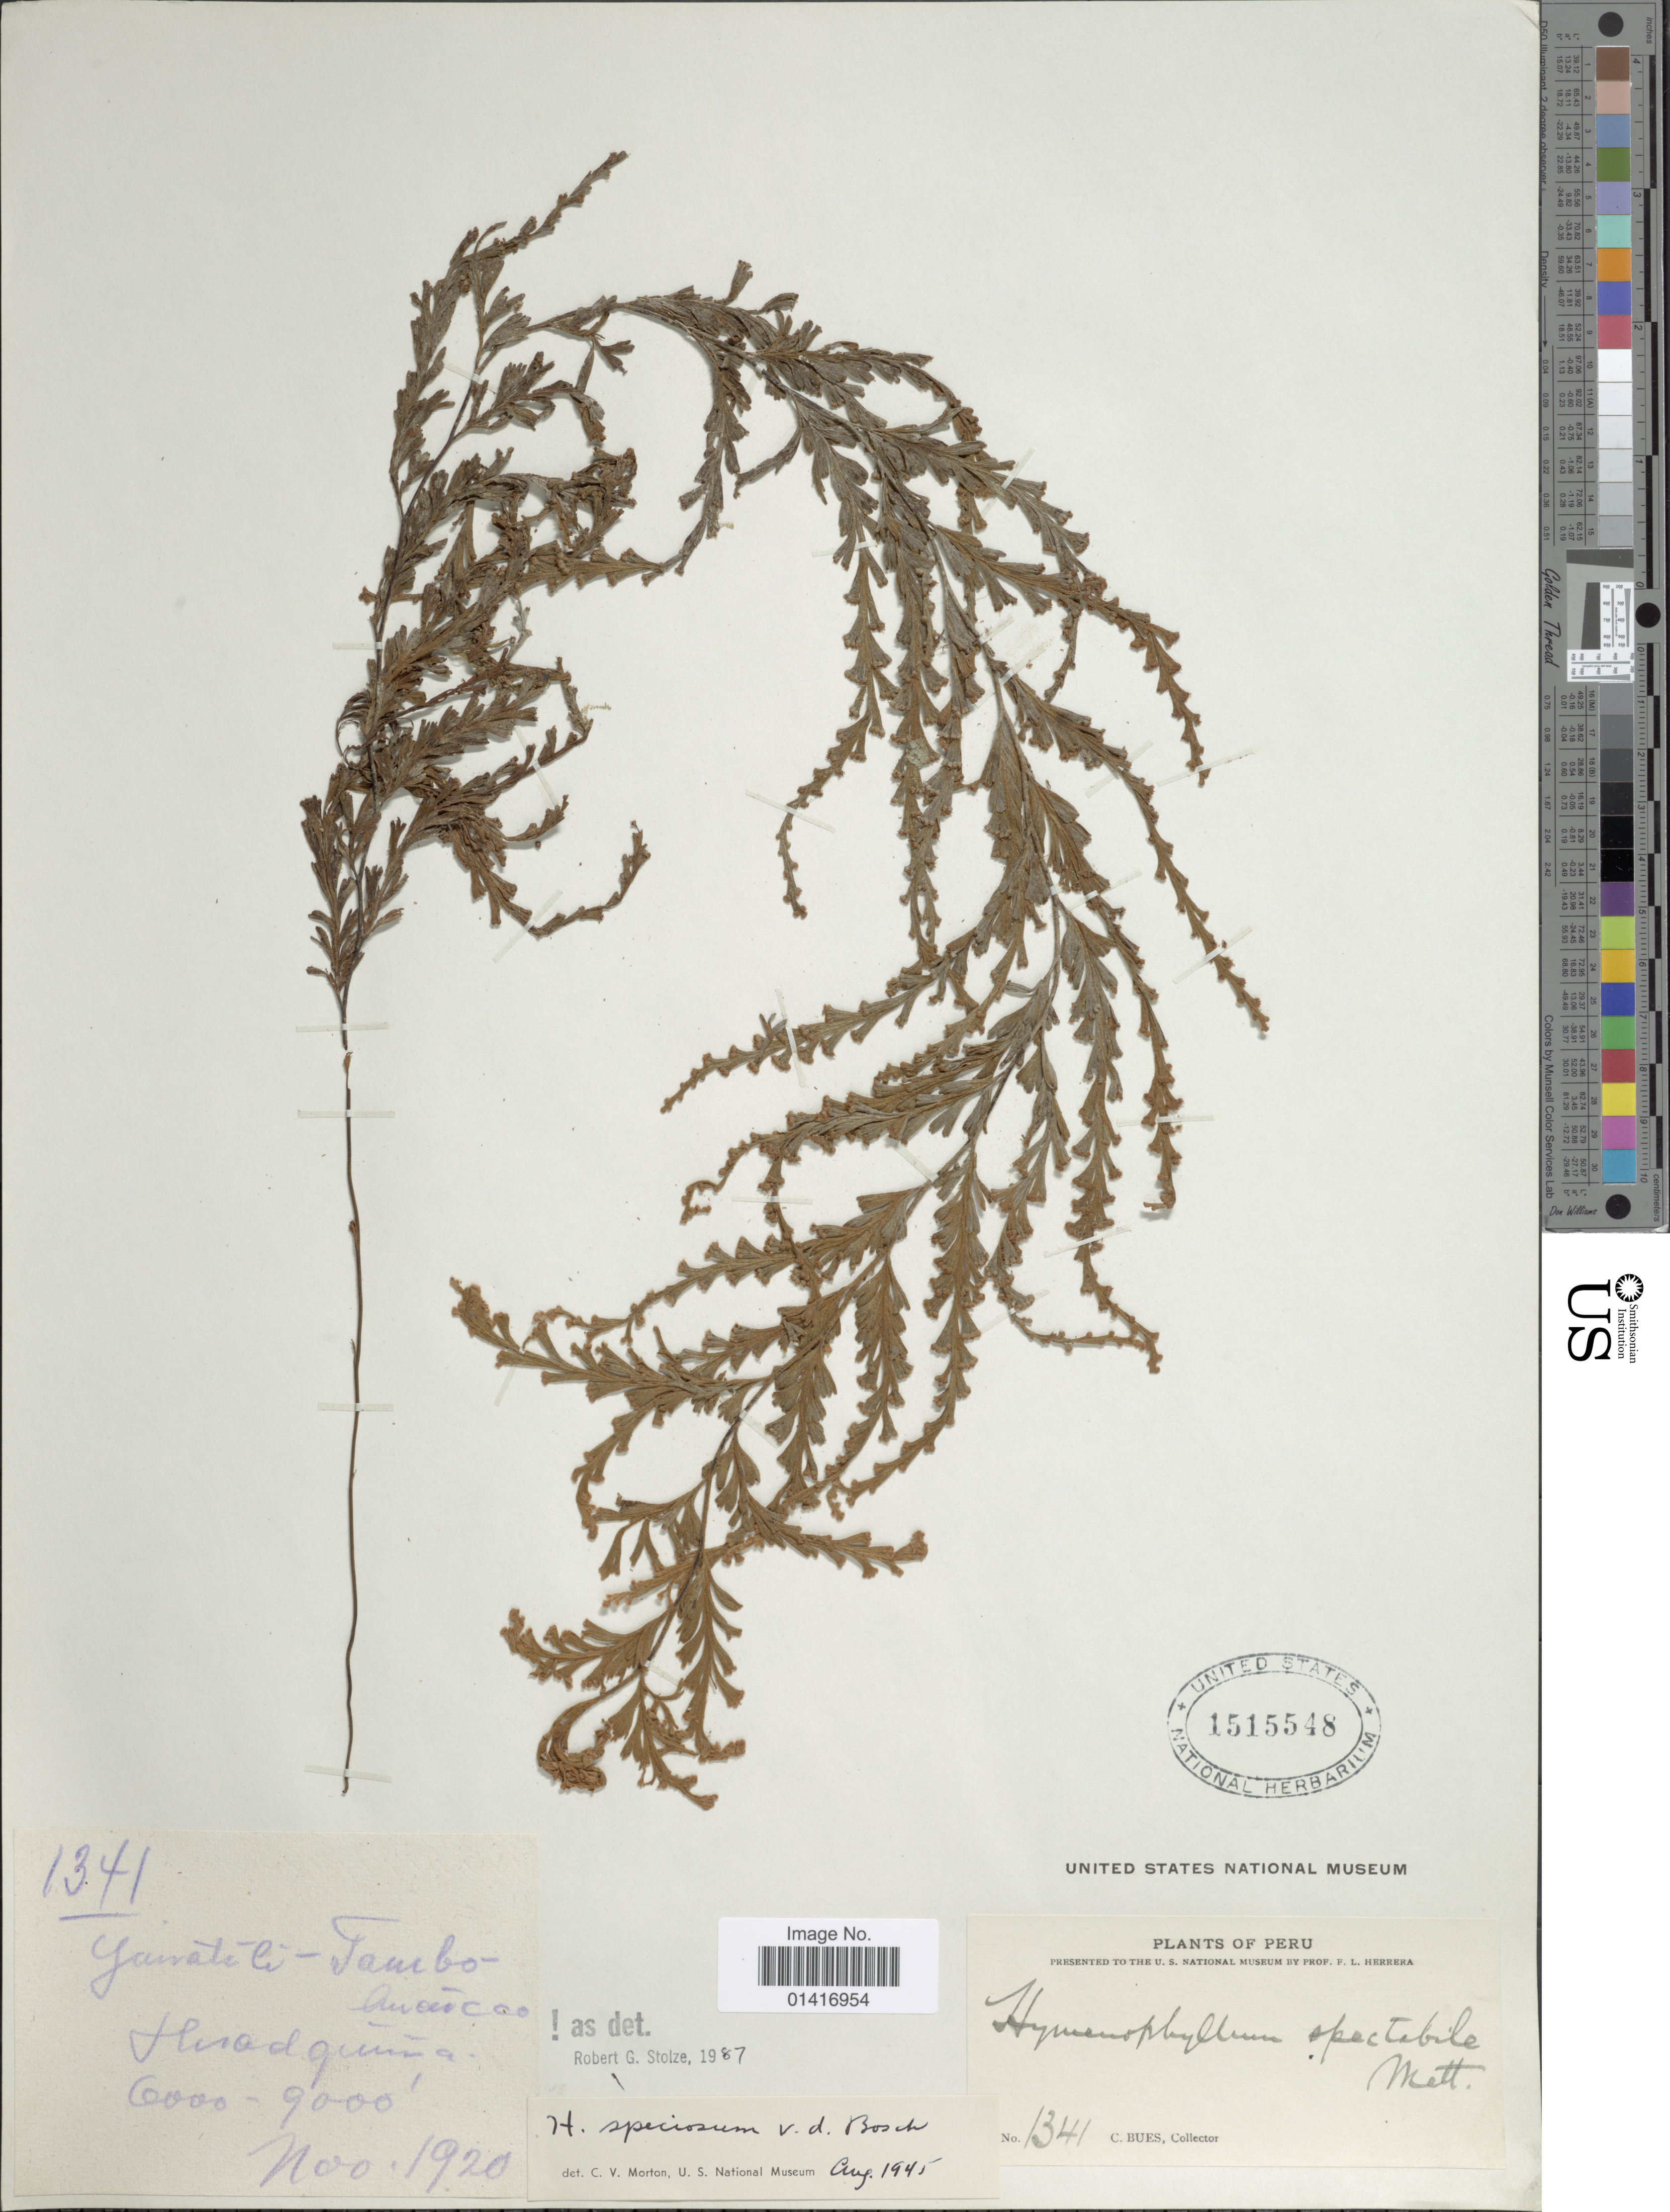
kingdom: Plantae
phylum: Tracheophyta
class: Polypodiopsida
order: Hymenophyllales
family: Hymenophyllaceae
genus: Hymenophyllum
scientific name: Hymenophyllum speciosum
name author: Bosch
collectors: C. Bues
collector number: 1341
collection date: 1920-11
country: Peru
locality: Yanatili, Tambo huaicco. Huadquiña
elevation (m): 1829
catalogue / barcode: US 1515548